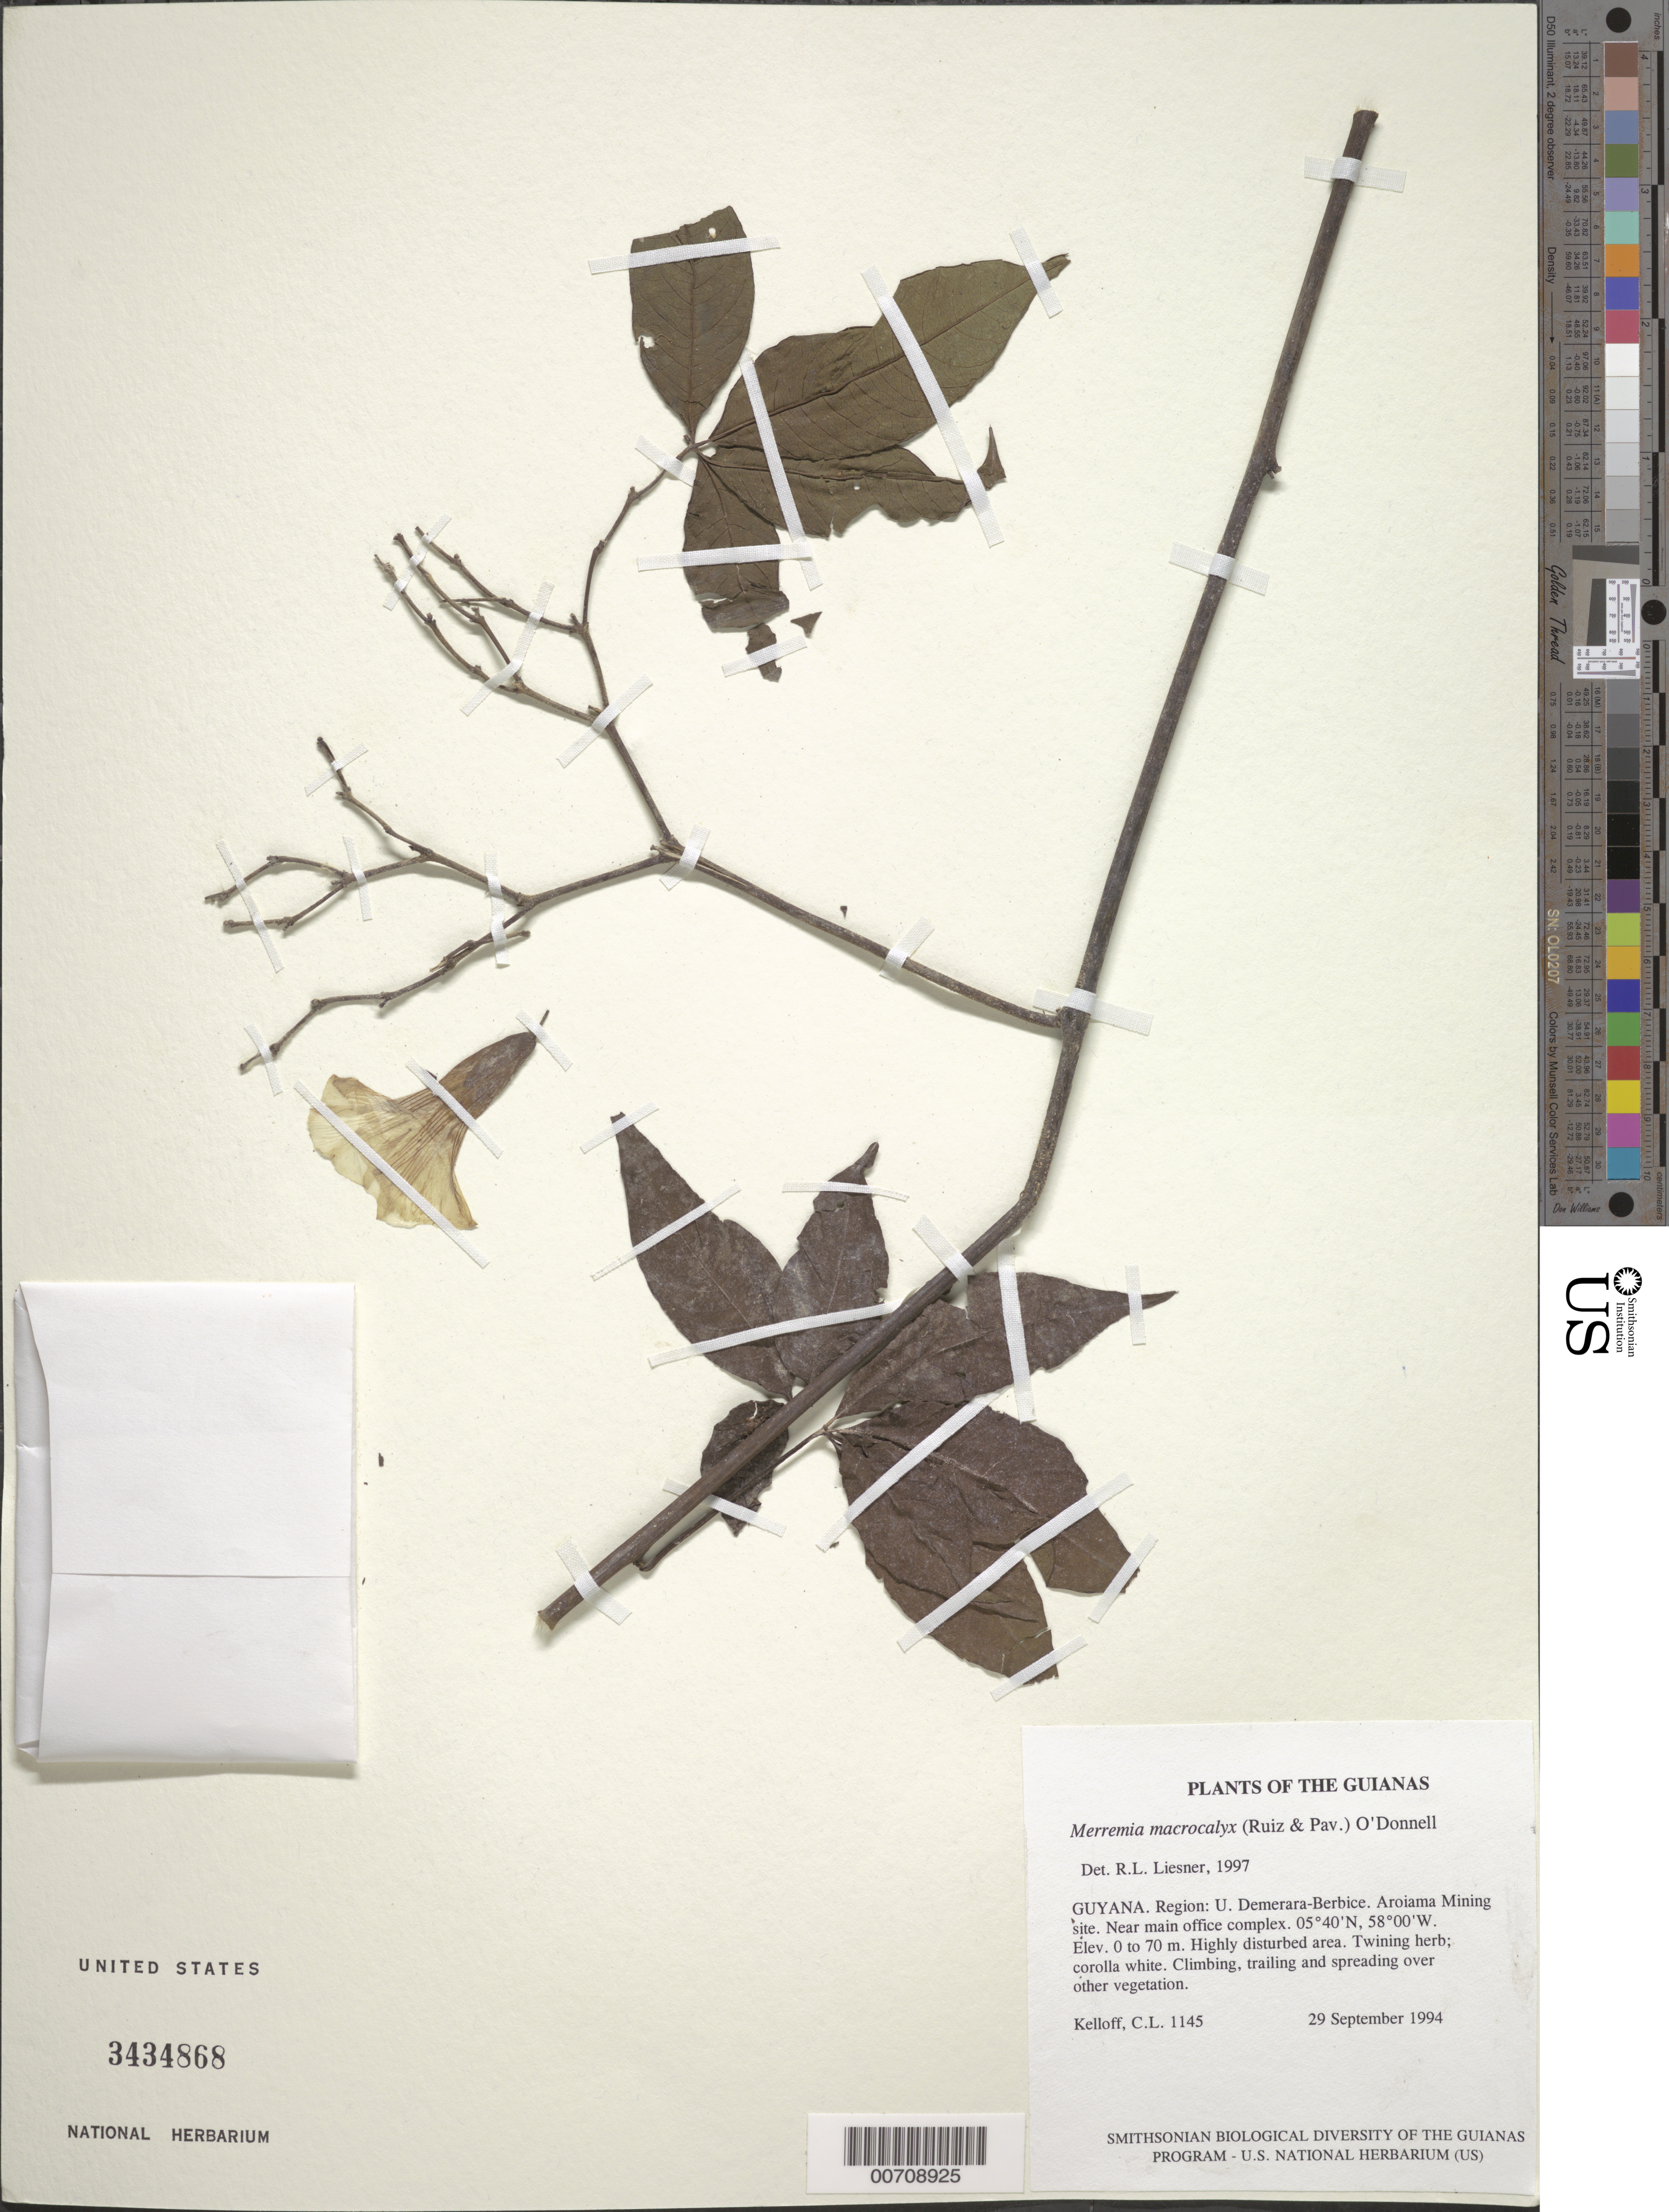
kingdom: Plantae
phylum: Tracheophyta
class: Magnoliopsida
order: Solanales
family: Convolvulaceae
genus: Distimake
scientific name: Distimake macrocalyx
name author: (Ruiz & Pav.) A. R. Simões & Staples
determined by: Strong, Mark T., (BOT), Smithsonian Institution - National Museum of Natural History (UNITED STATES)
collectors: C. L. Kelloff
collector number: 1145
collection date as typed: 29 September 1994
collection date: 1994-09-29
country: Guyana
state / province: U. Demerara-Berbice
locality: Aroiama Mining site. Near main office complex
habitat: Highly disturbed area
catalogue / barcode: US 3434868